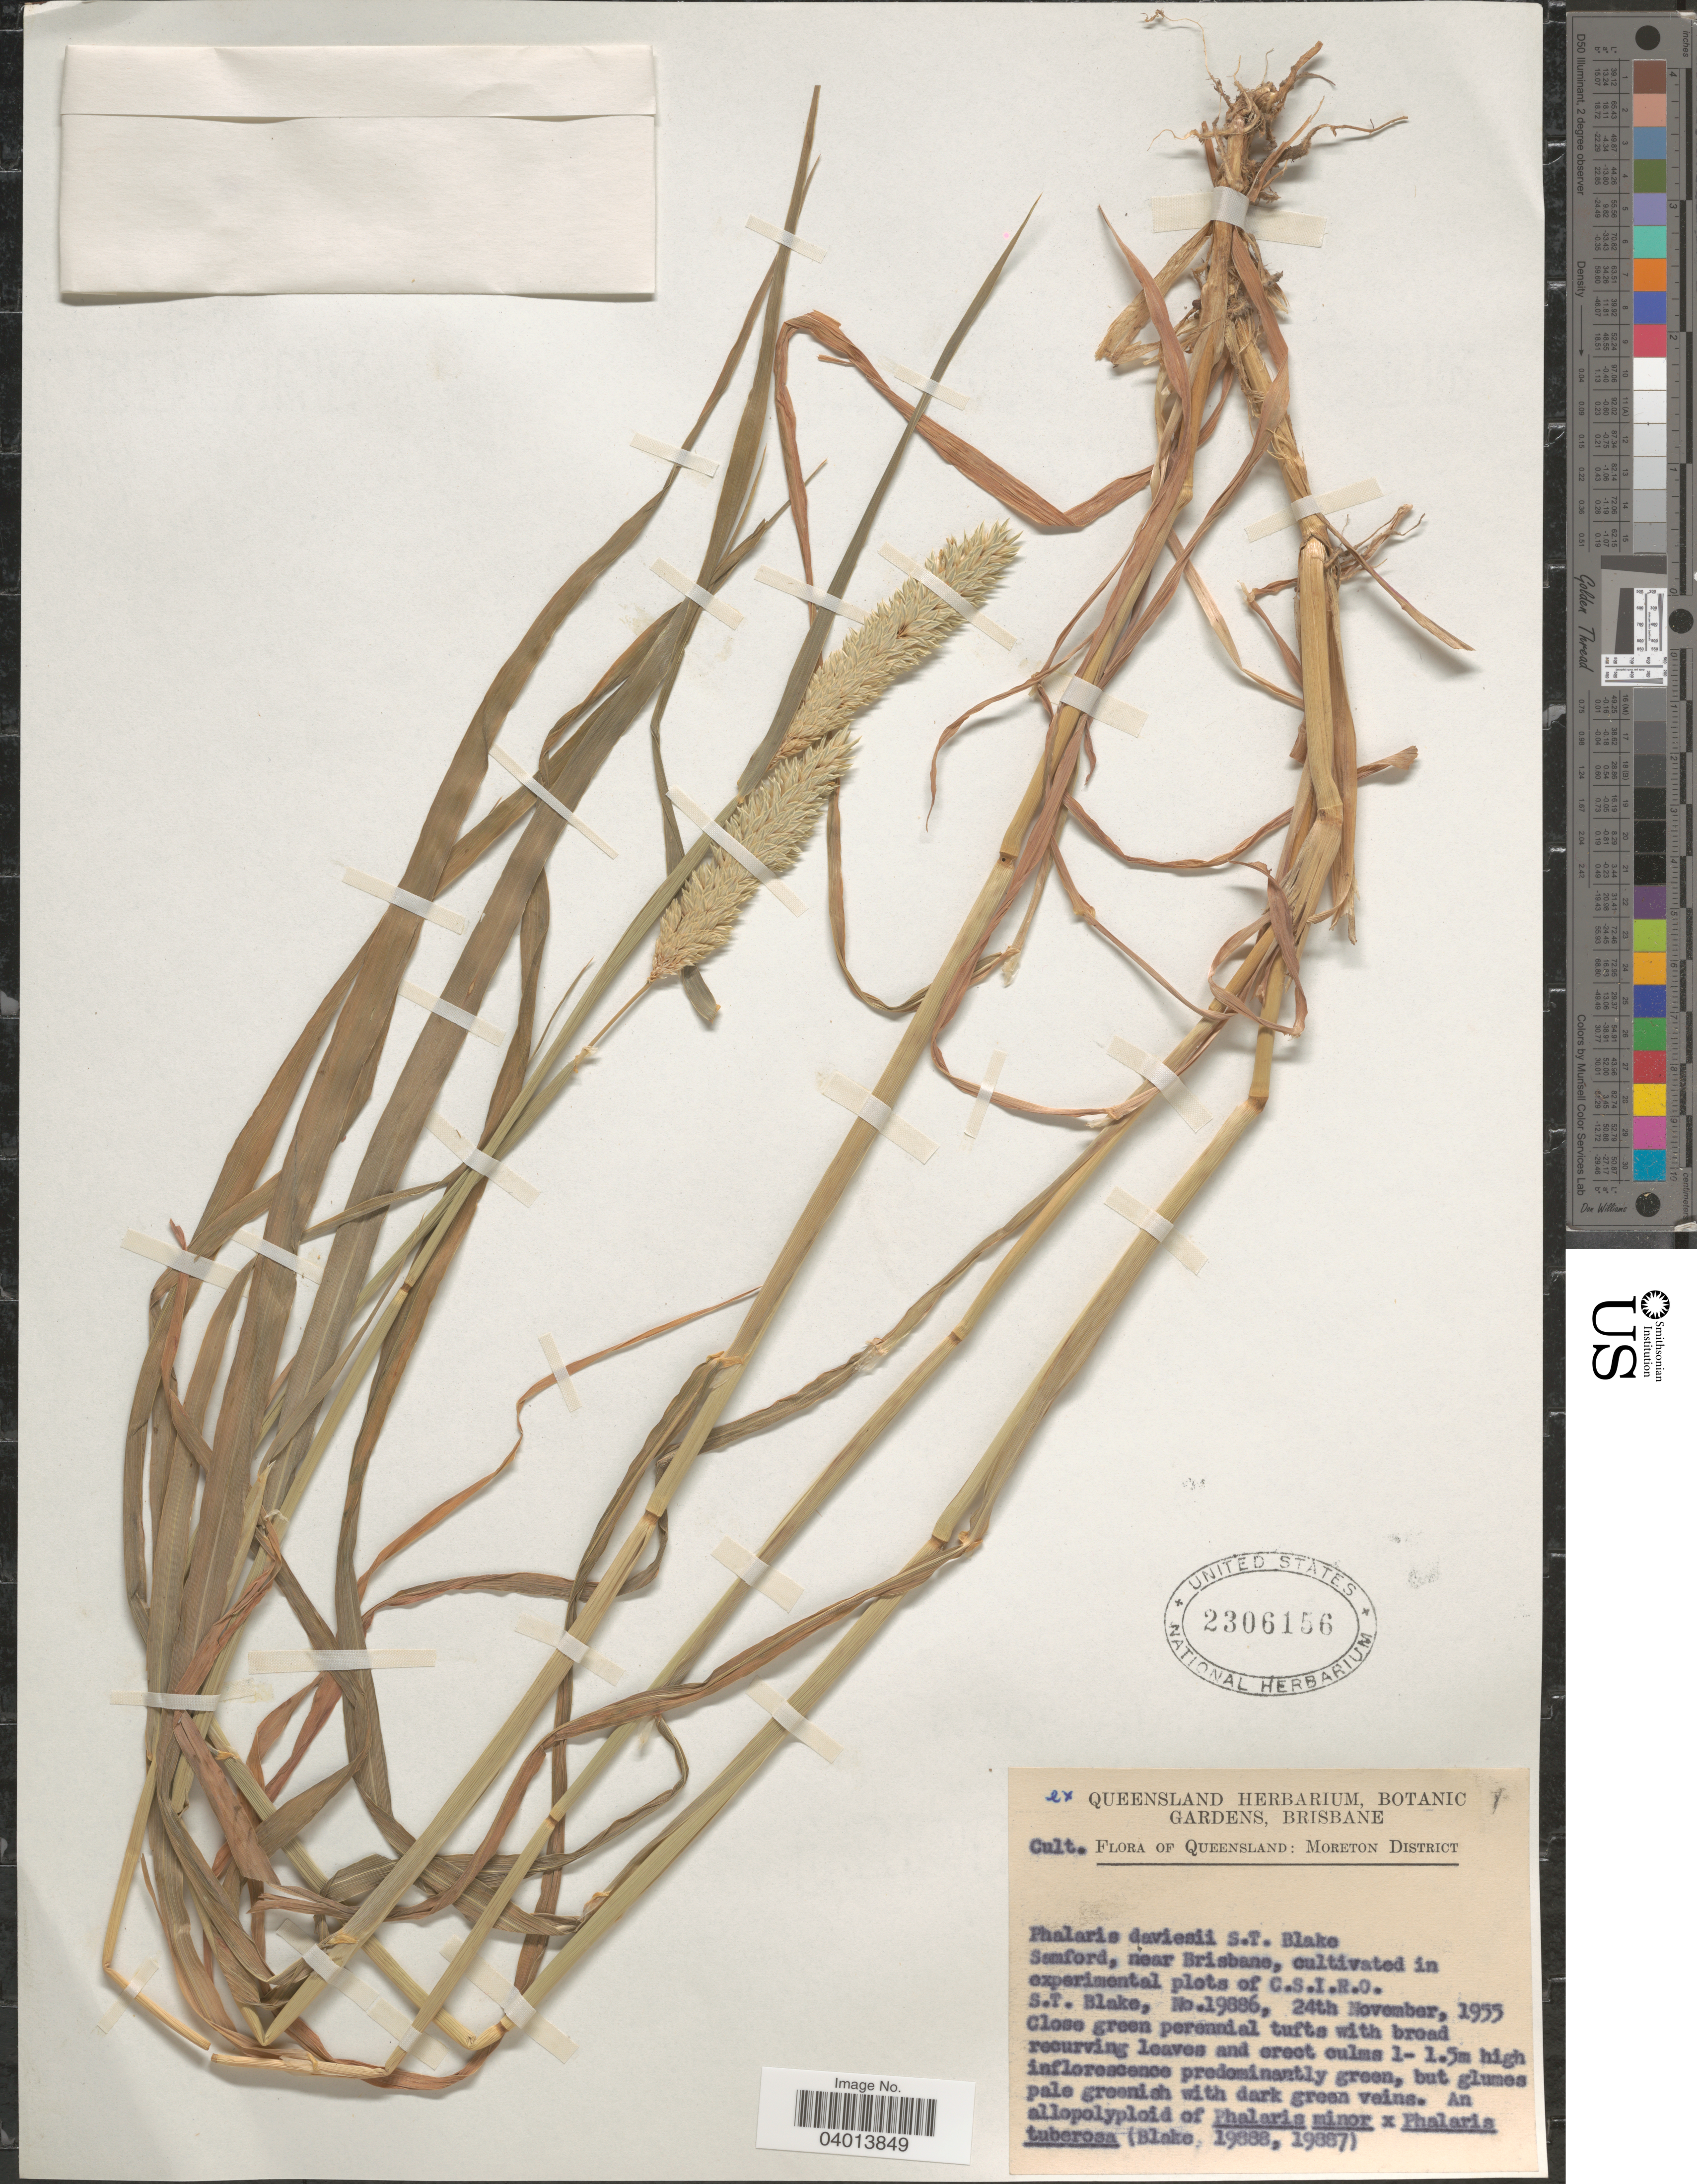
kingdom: Plantae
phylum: Tracheophyta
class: Liliopsida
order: Poales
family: Poaceae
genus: Phalaris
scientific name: Phalaris x daviesii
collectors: S. T. Blake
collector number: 19886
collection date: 1955-11-24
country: Australia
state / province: Queensland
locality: Queensland: Moreton District. In experimental plots of C.S.I.R.O.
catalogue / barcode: US 2306156